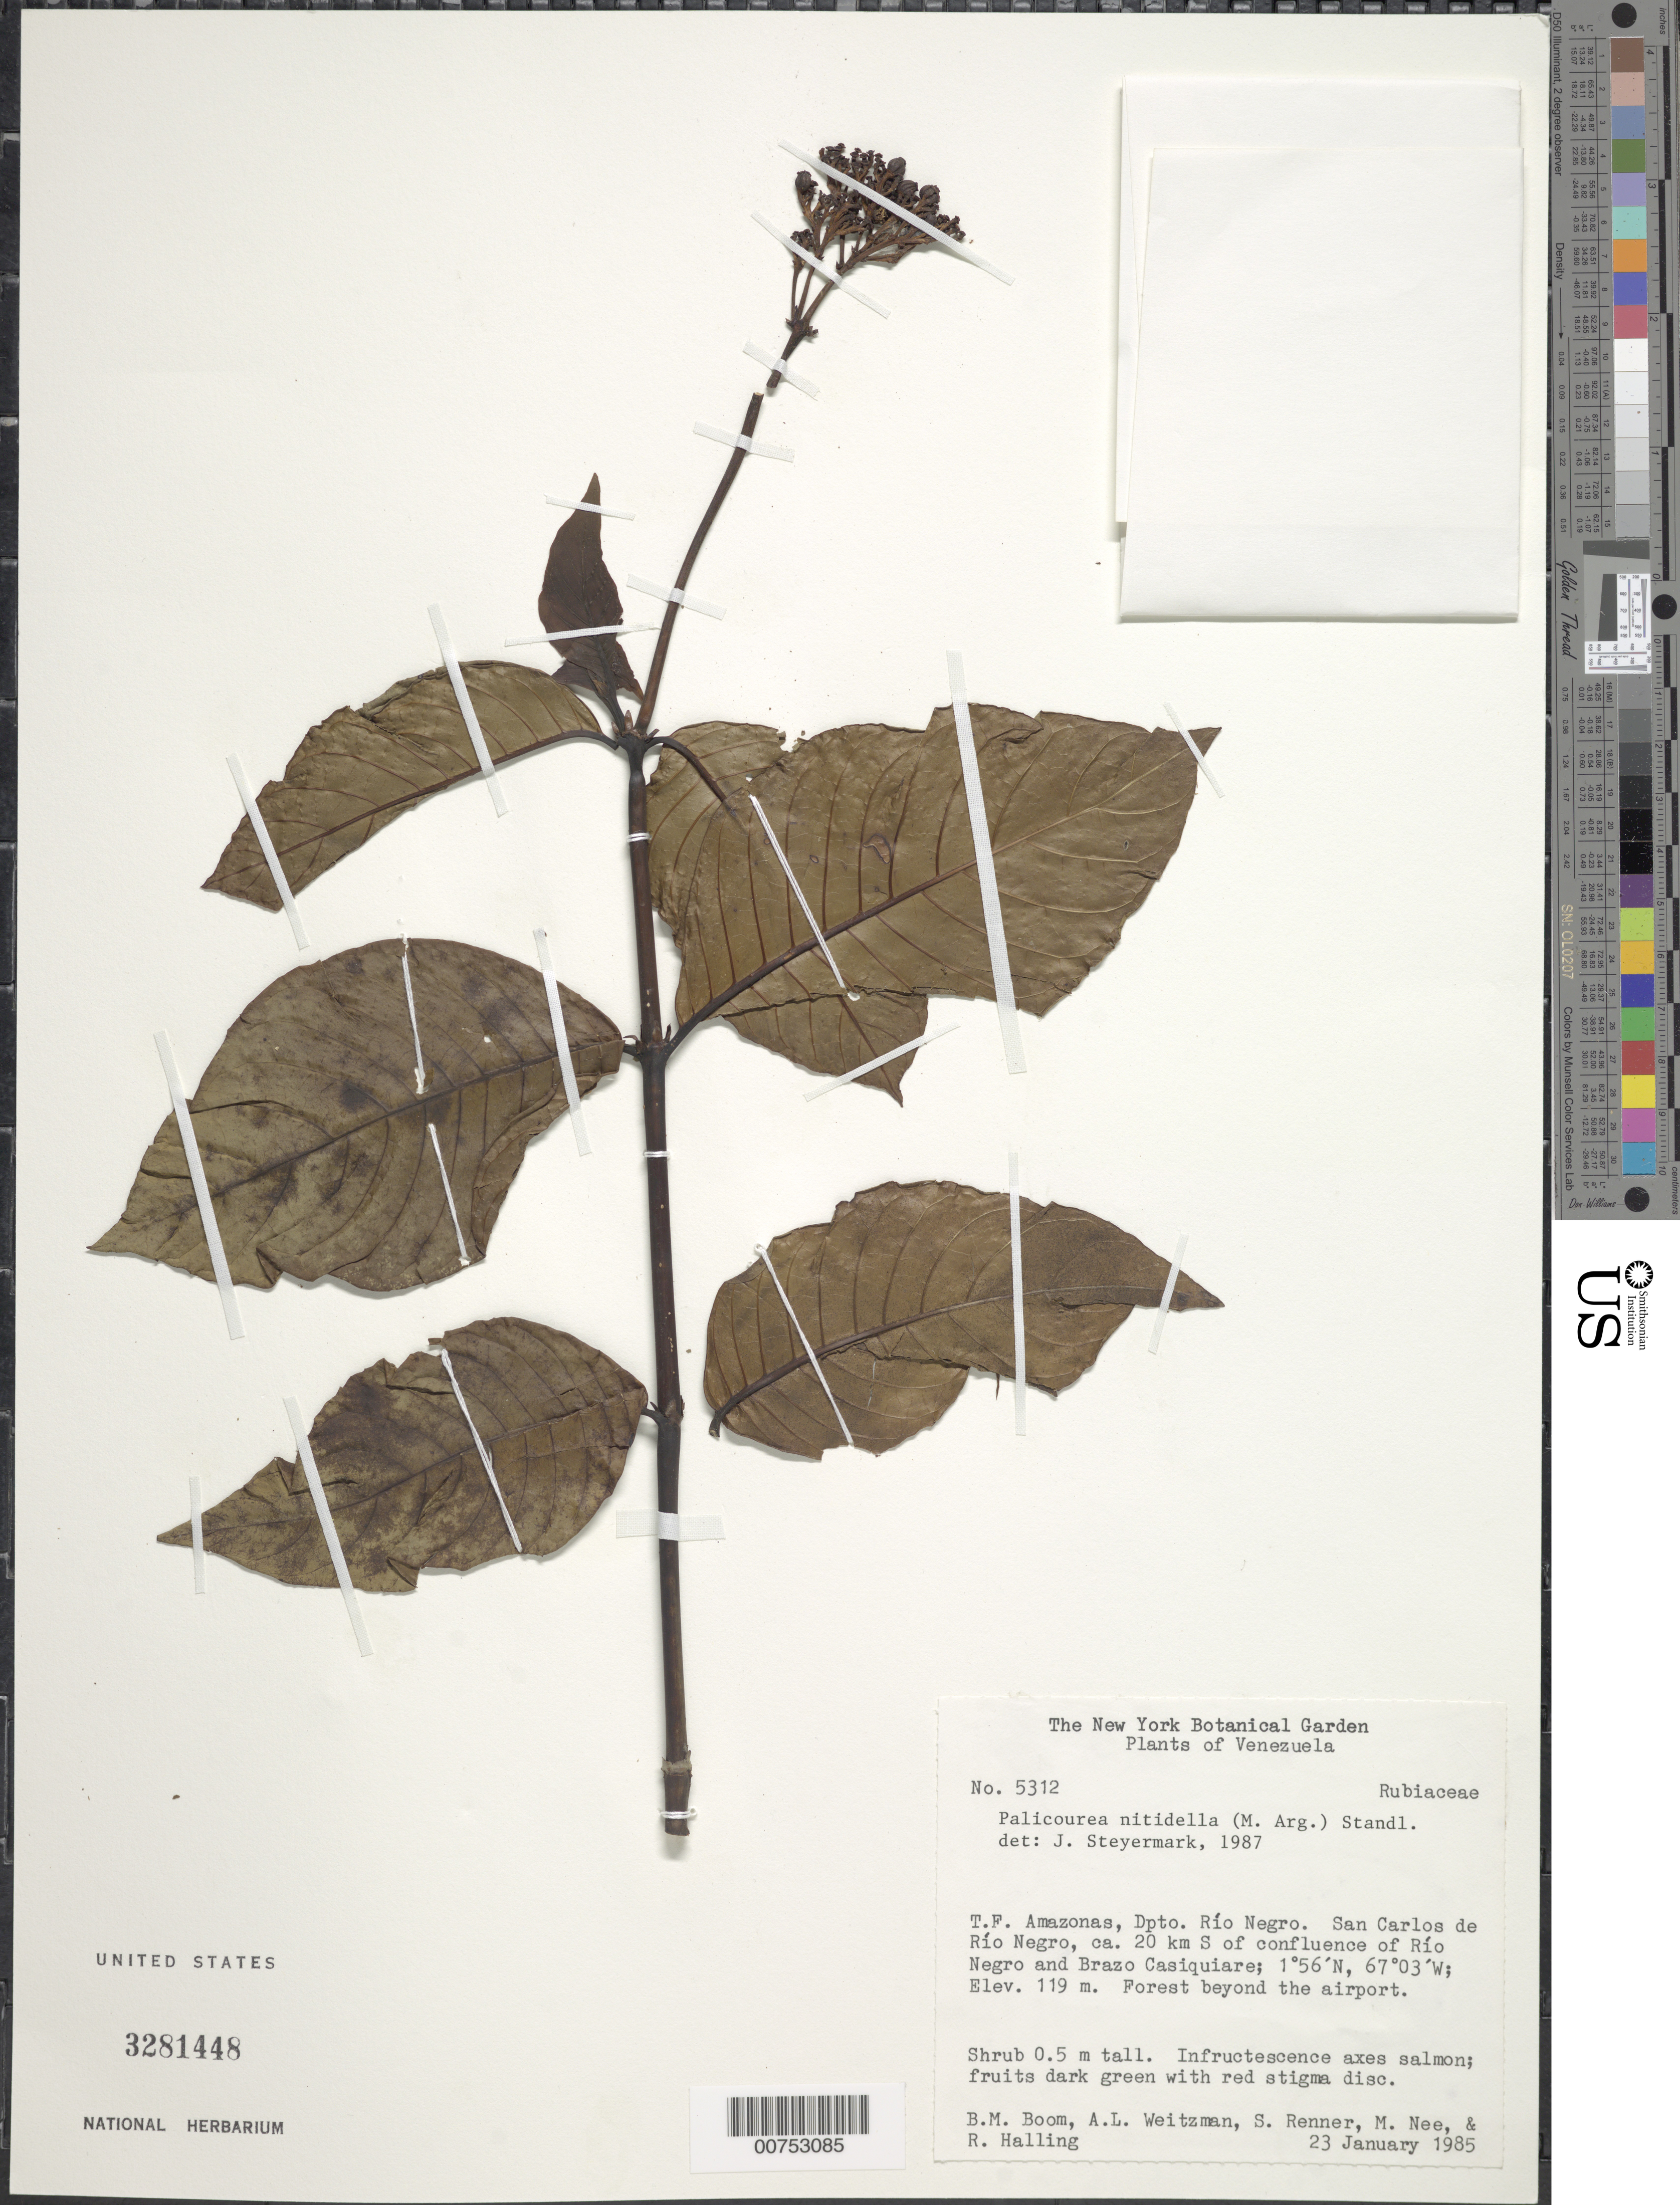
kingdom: Plantae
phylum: Tracheophyta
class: Magnoliopsida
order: Gentianales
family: Rubiaceae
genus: Palicourea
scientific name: Palicourea nitidella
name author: (Müll. Arg.) Standl.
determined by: Steyermark, Julian A., (VEN)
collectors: B. M. Boom, A. L. Weitzman, S. S. Renner, M. Nee & R. Halling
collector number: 5312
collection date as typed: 23-Jan-85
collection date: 1985-01-23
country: Venezuela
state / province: Amazonas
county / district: Río Negro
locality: San Carlos de Río Negro, ca. 20 km S of confl. of Río Negro and Brazo Casiquiare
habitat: Forest beyond airport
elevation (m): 119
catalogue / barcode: US 3281448